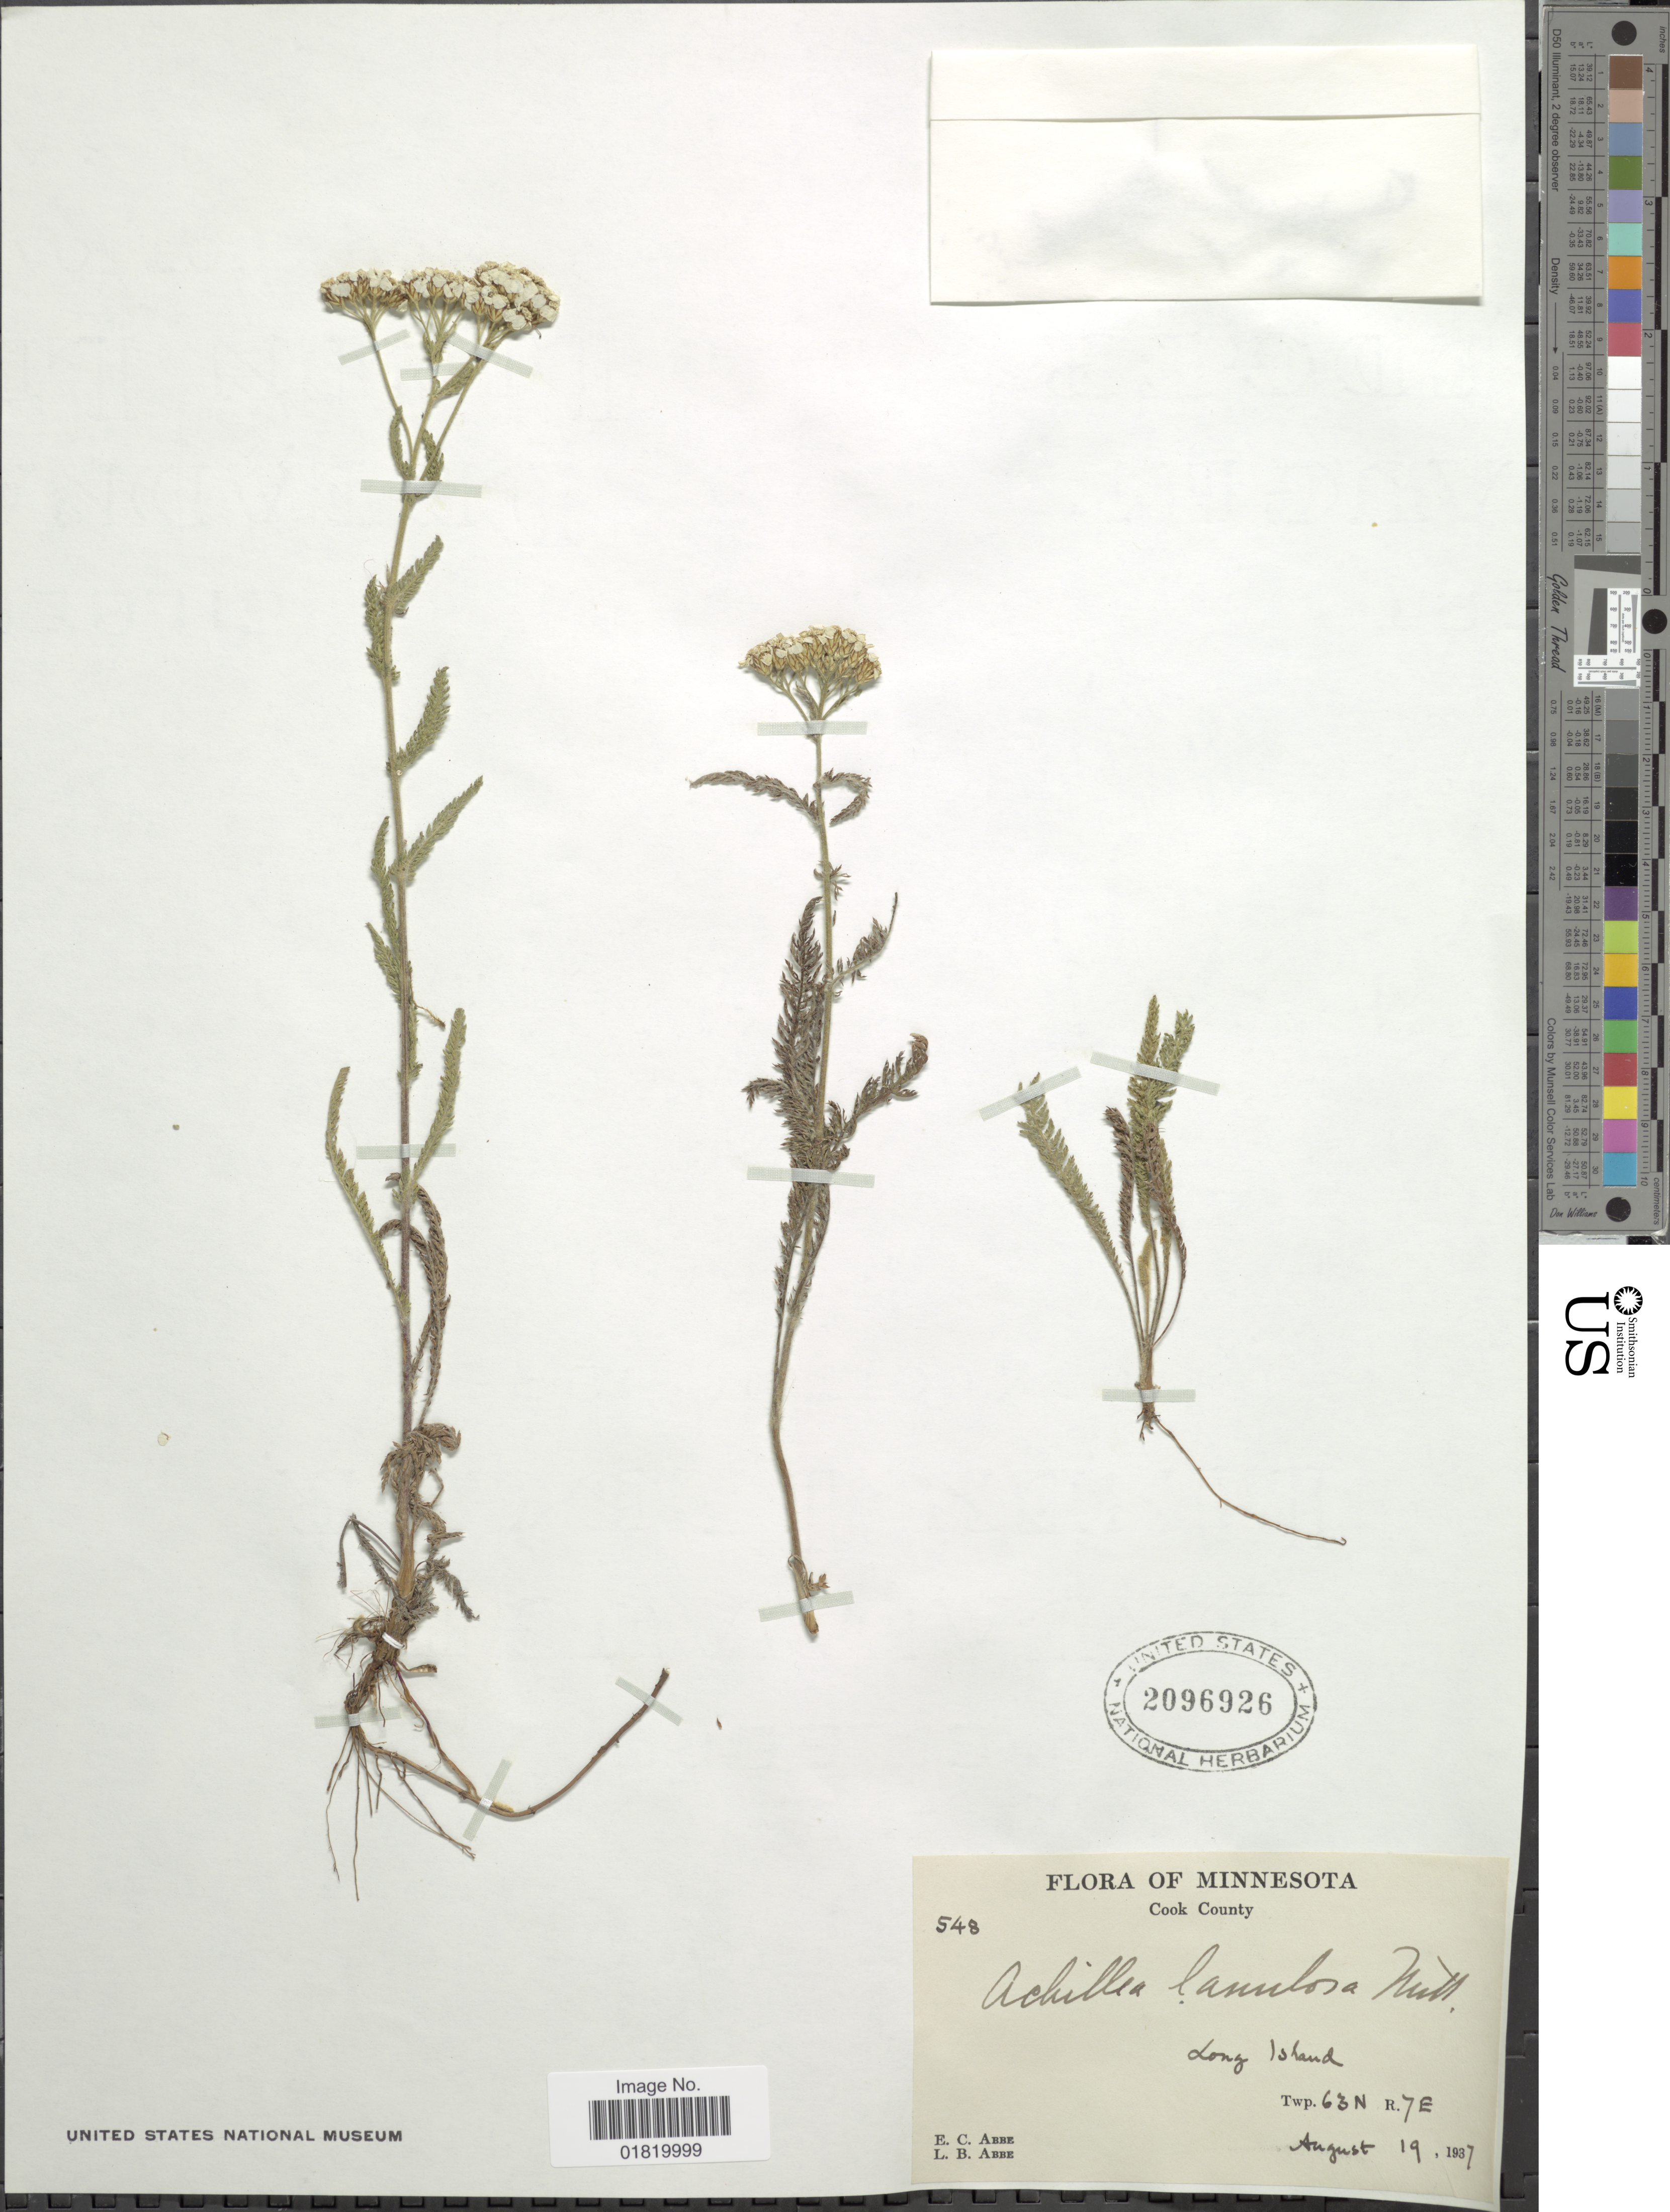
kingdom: Plantae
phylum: Tracheophyta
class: Magnoliopsida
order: Asterales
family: Asteraceae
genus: Achillea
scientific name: Achillea lanulosa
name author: Nutt.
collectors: E. C. Abbe & L. B. Abbe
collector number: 548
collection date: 1937-08-19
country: United States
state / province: Minnesota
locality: Long Island. Twp. 63 N R. 7 E. Cook County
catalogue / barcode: US 2096926